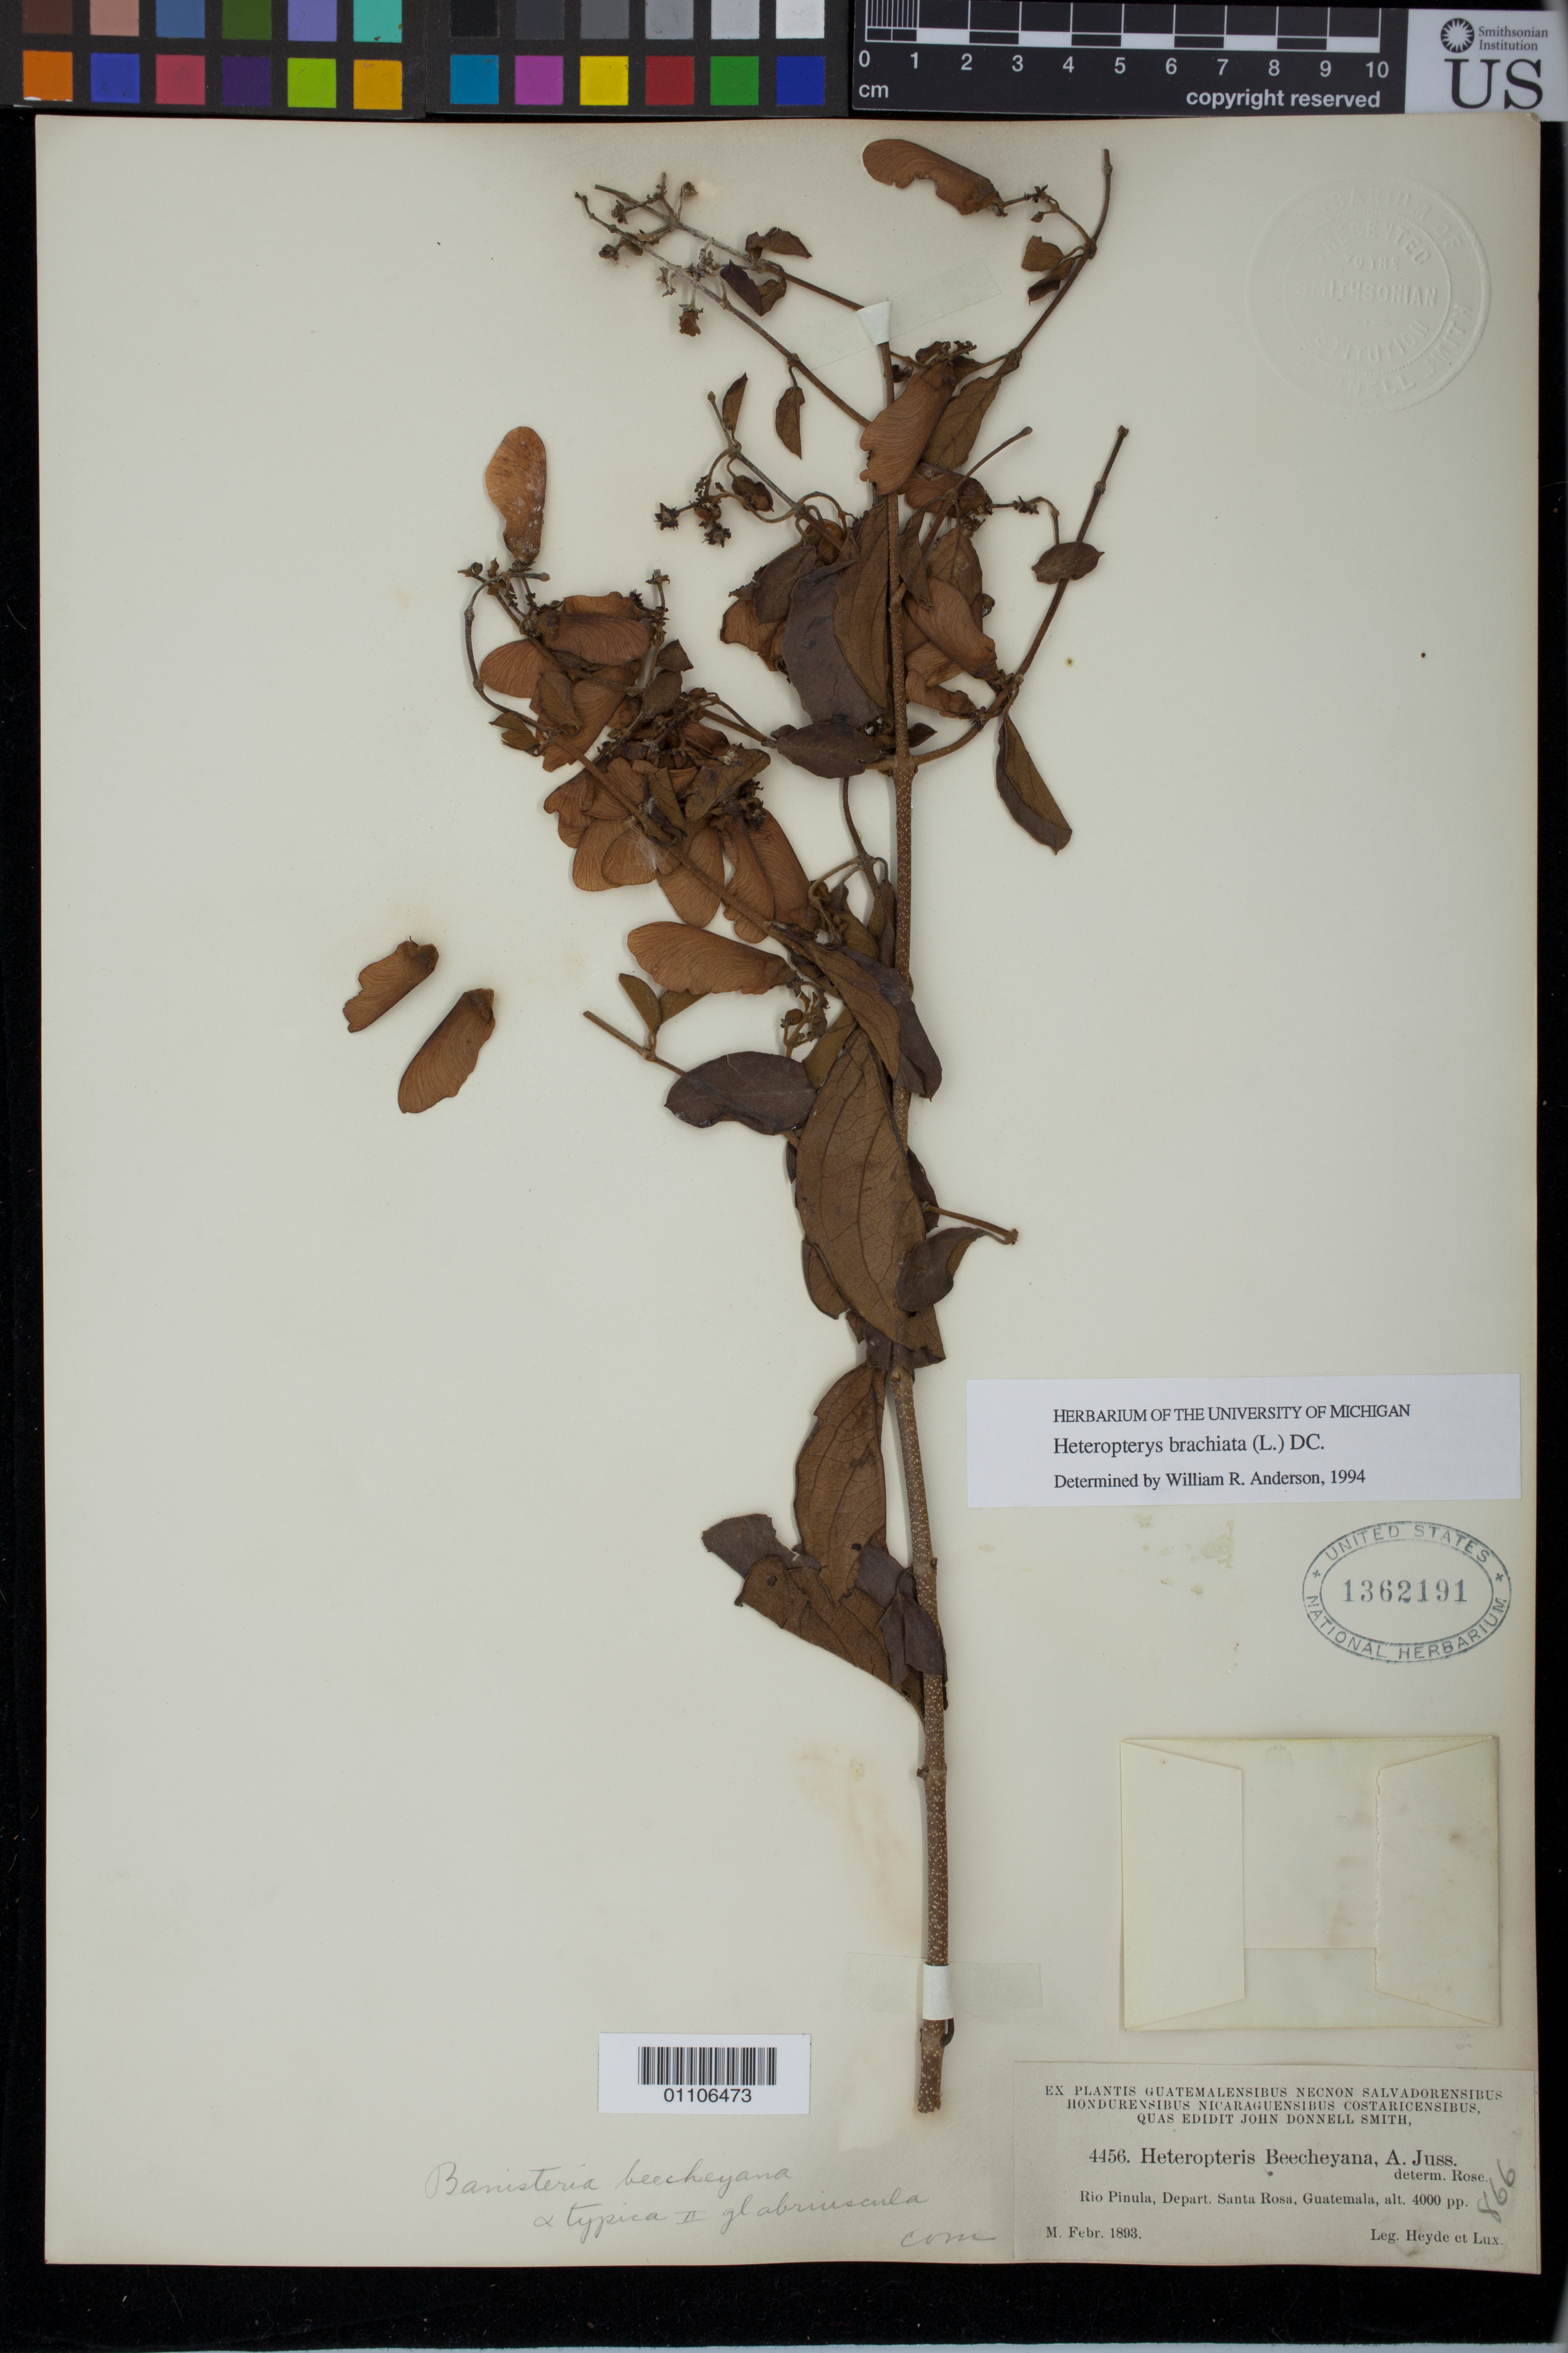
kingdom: Plantae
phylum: Tracheophyta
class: Magnoliopsida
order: Malpighiales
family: Malpighiaceae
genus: Heteropterys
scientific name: Heteropterys beecheyana f. glabriuscula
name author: Nied.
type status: Syntype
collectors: E. T. Heyde & E. Lux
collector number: J.D.S. 4456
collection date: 1893-02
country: Guatemala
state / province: Santa Rosa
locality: Rio Pinula, Depart. Santa Rosa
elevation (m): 1219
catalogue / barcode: US 1362191